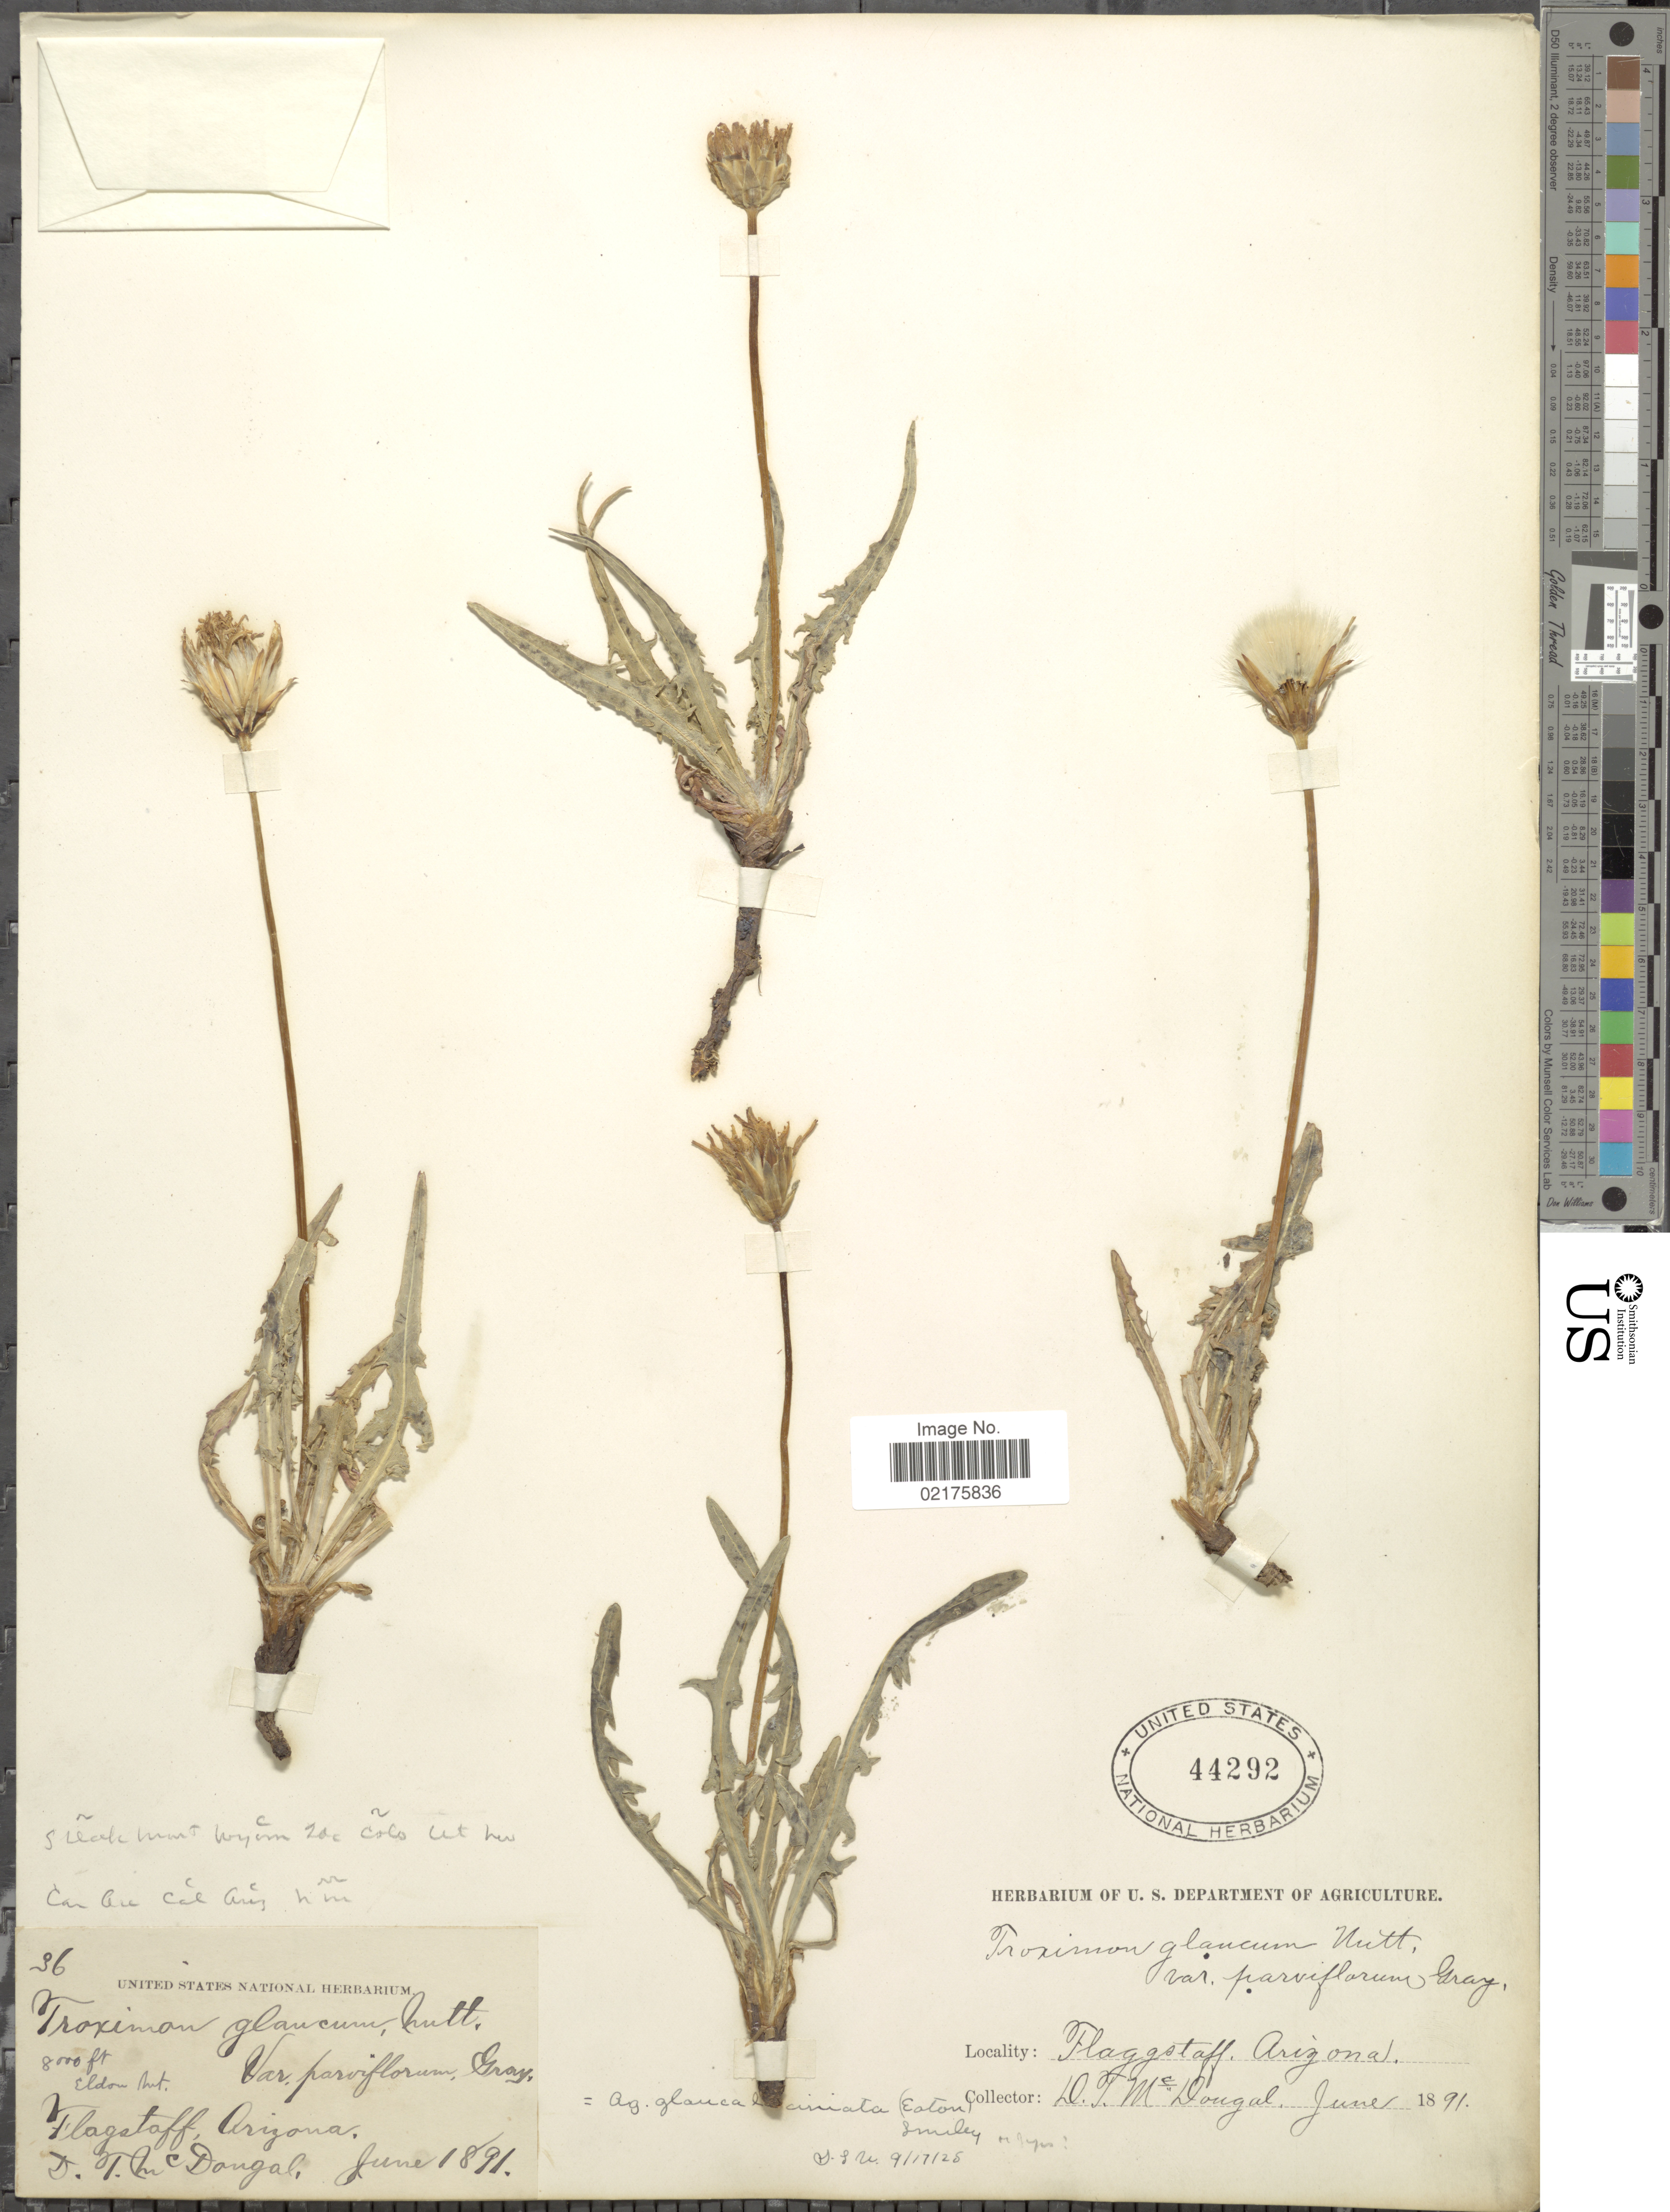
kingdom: Plantae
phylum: Tracheophyta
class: Magnoliopsida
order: Asterales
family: Asteraceae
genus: Agoseris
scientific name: Agoseris parviflora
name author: (Nutt.) D. Dietr.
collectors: D. McDougal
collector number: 36*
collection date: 1891-06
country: United States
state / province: Arizona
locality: Flagstaff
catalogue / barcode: US 44292